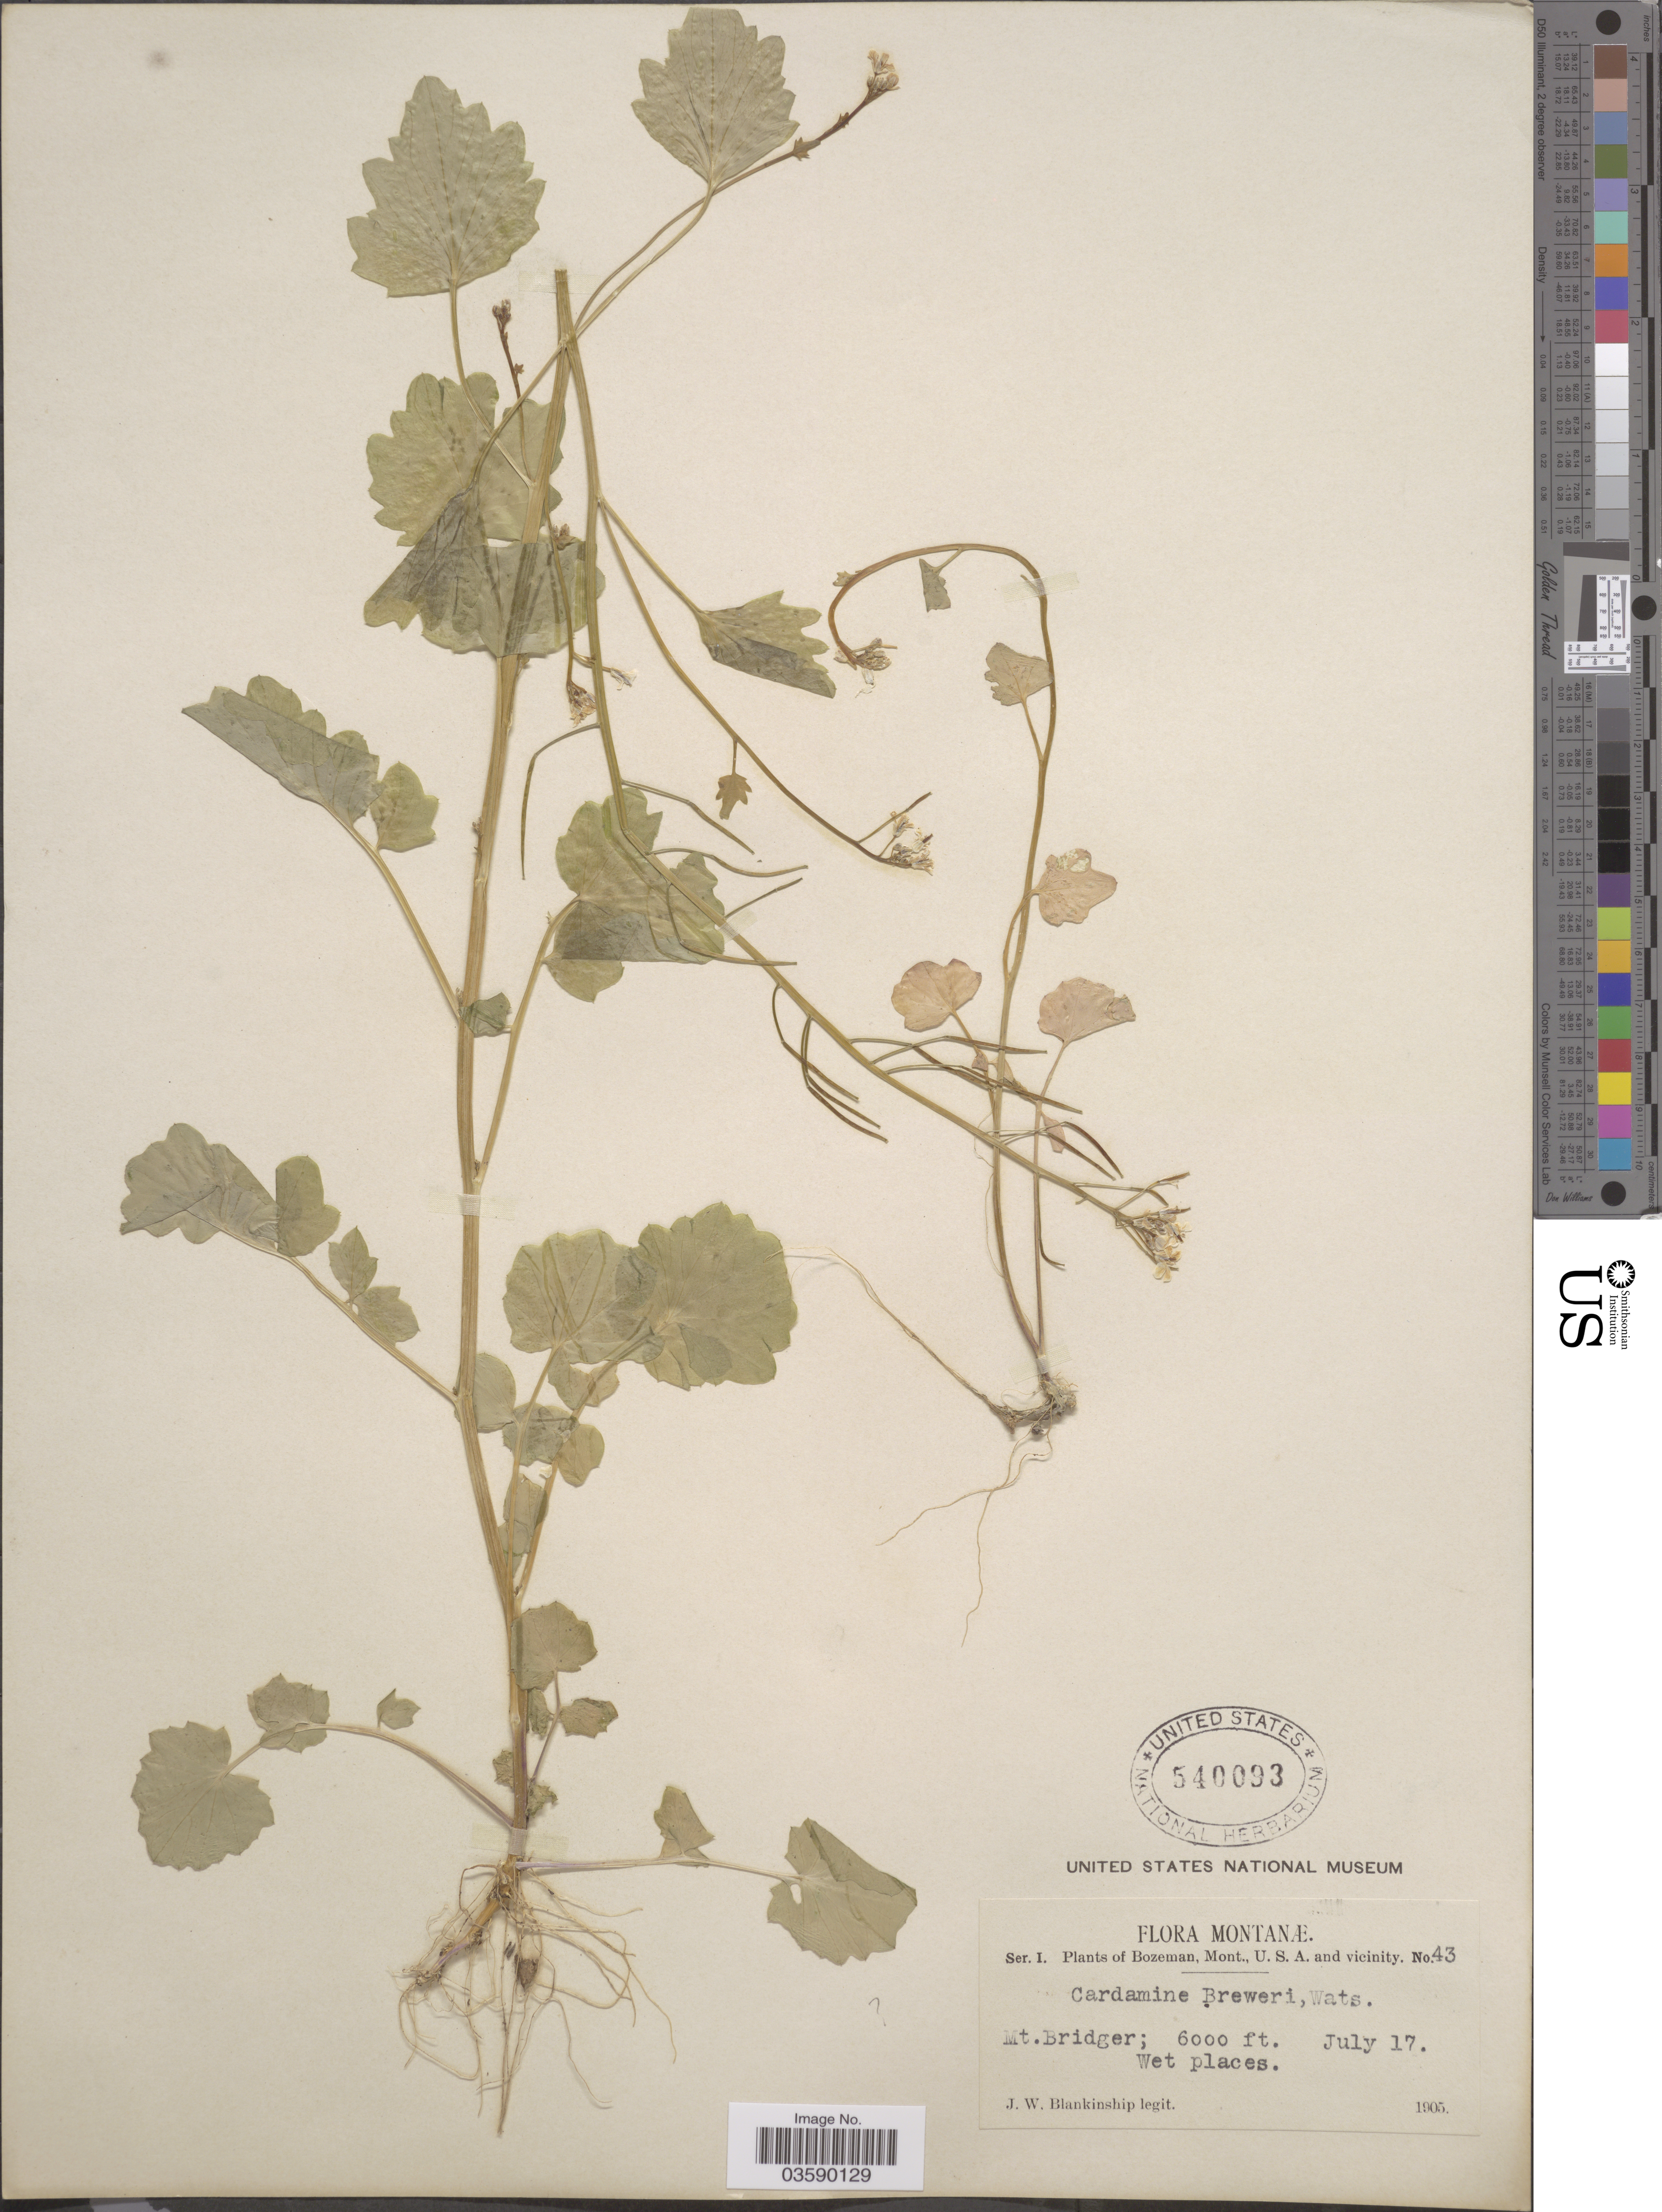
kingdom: Plantae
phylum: Tracheophyta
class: Magnoliopsida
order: Brassicales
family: Brassicaceae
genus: Cardamine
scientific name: Cardamine sp.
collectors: J. W. Blankinship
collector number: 43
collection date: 1905-07-17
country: United States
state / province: Montana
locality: Bozeman, Mont., U.S.A. and vicinity. Mt. Bridger.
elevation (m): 1829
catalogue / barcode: US 540093